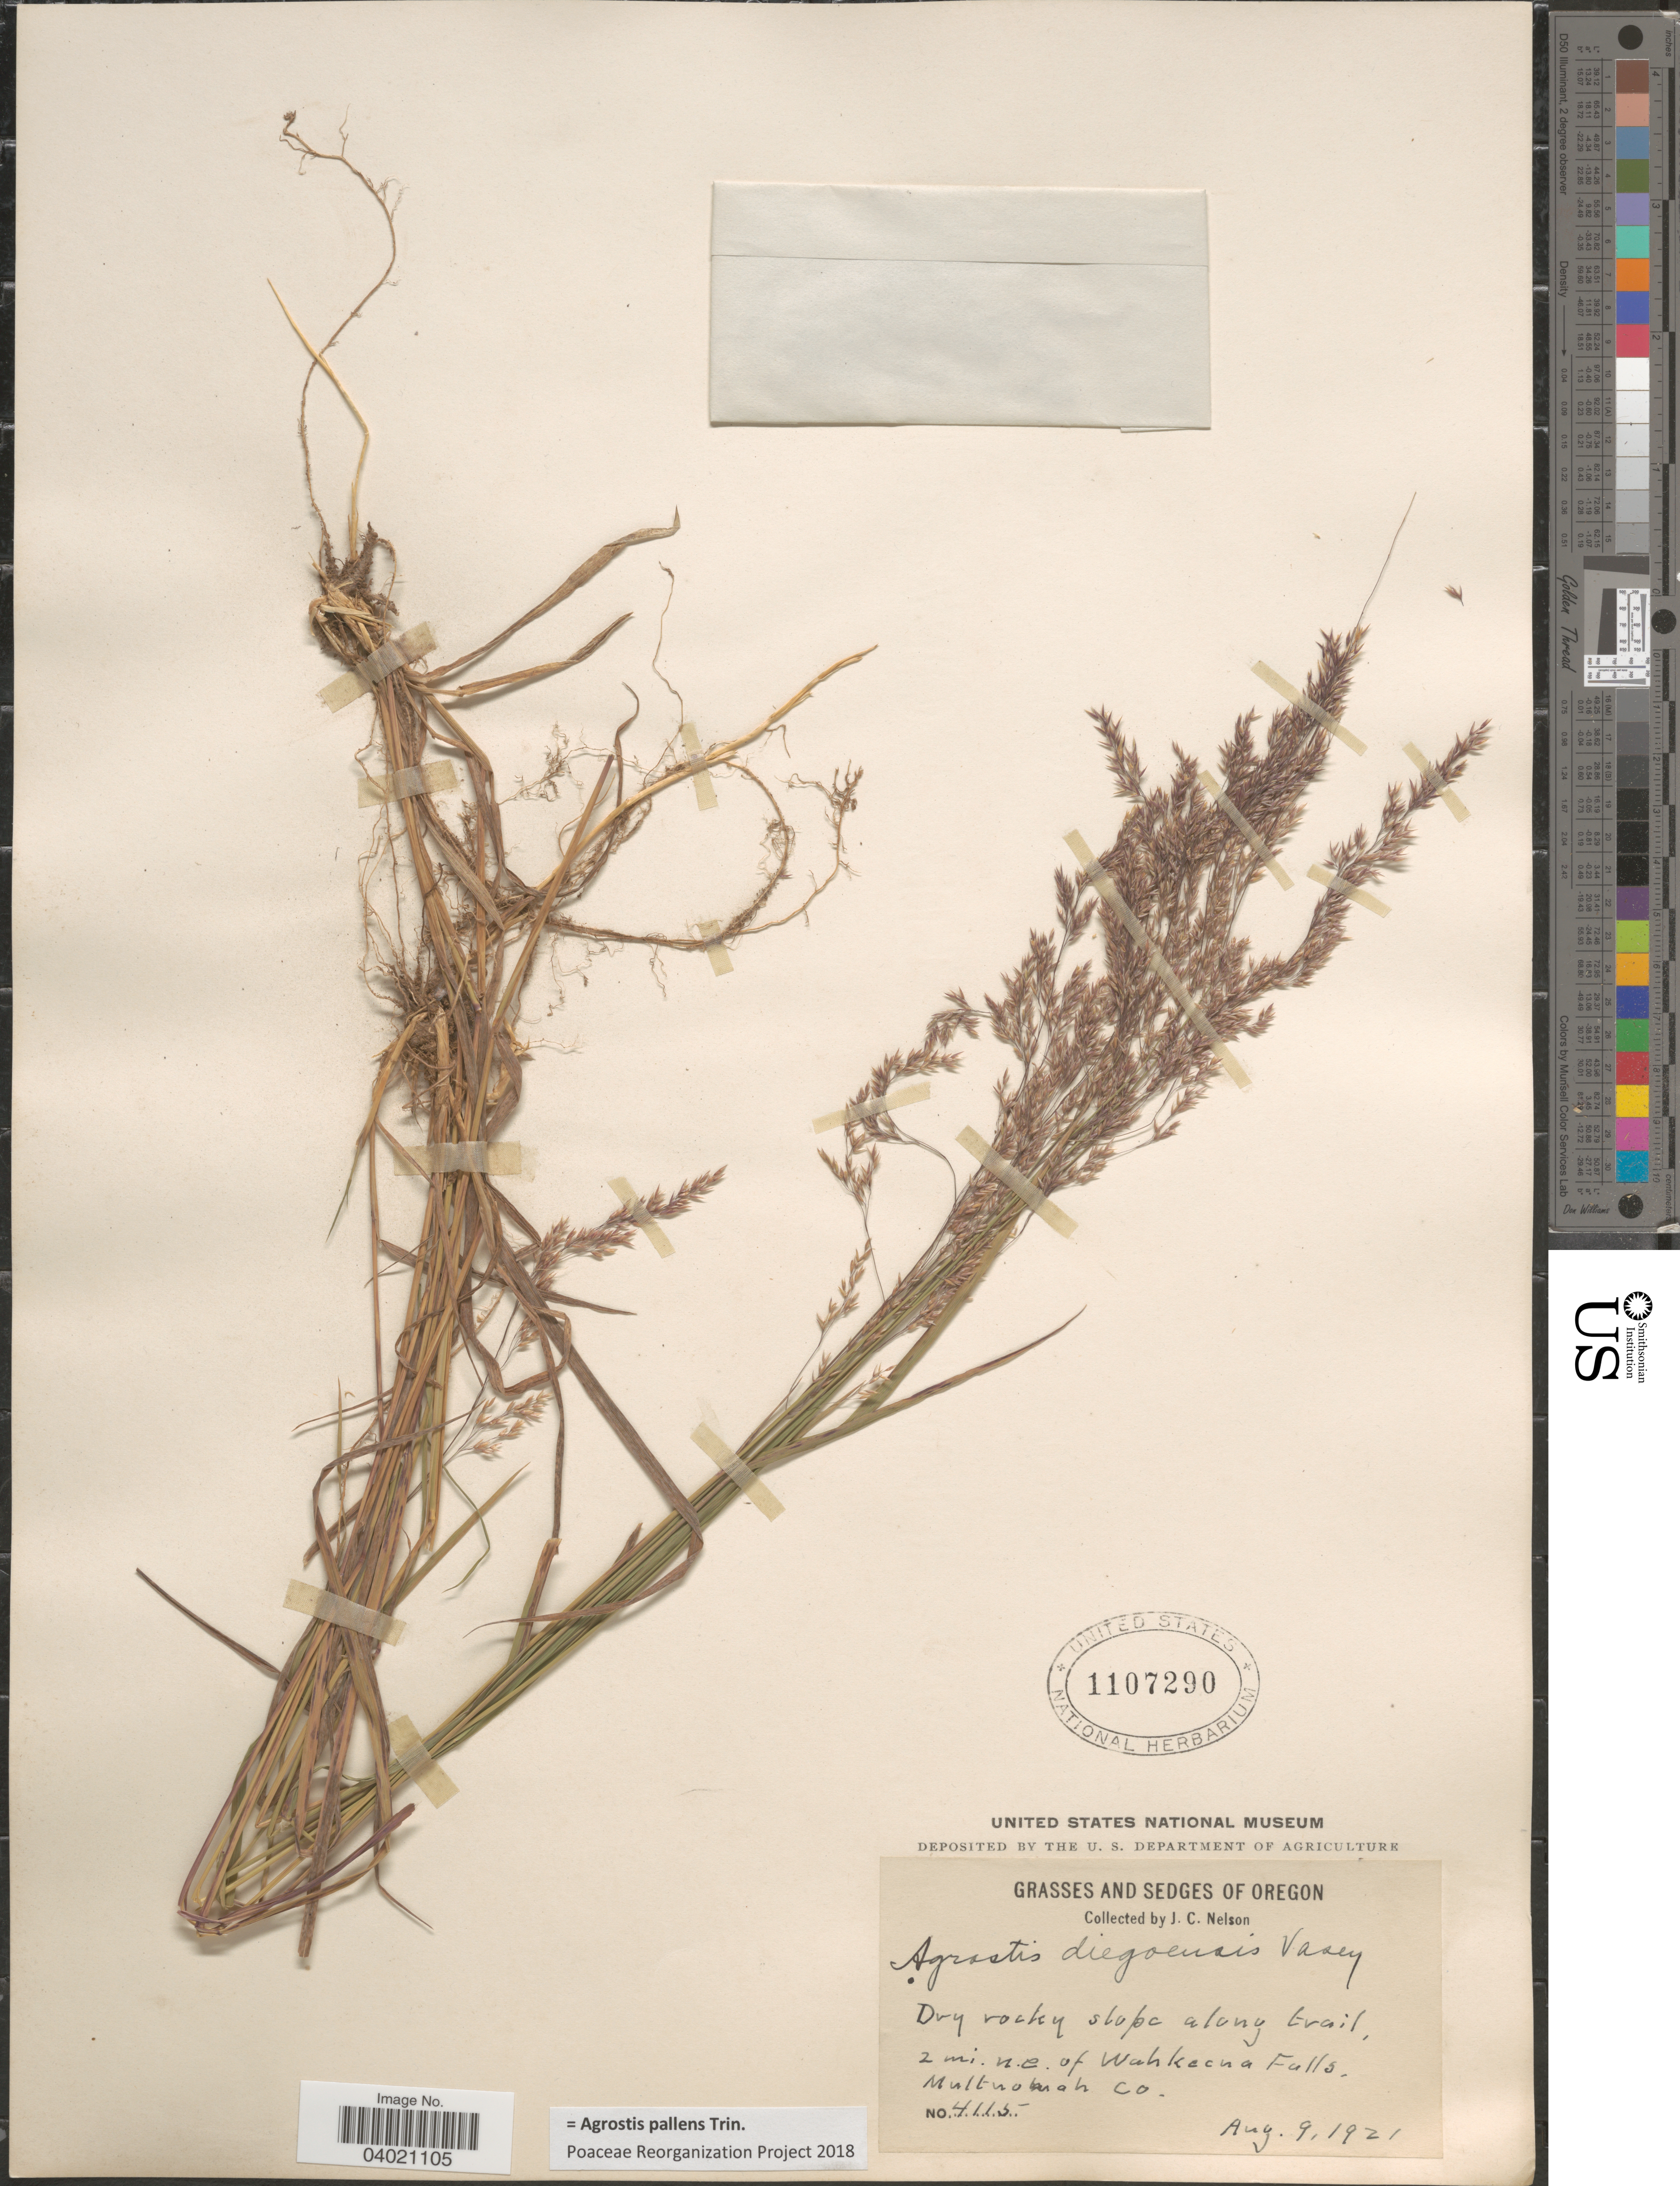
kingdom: Plantae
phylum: Tracheophyta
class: Liliopsida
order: Poales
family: Poaceae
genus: Agrostis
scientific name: Agrostis pallens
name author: Trin.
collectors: J. C. Nelson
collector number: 4115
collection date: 1921-08-09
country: United States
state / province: Oregon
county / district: Multnomah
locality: Dry rocky slope along trail, 2 mi. n.e. of Wahkeena Falls. Multnomah Co.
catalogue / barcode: US 1107290